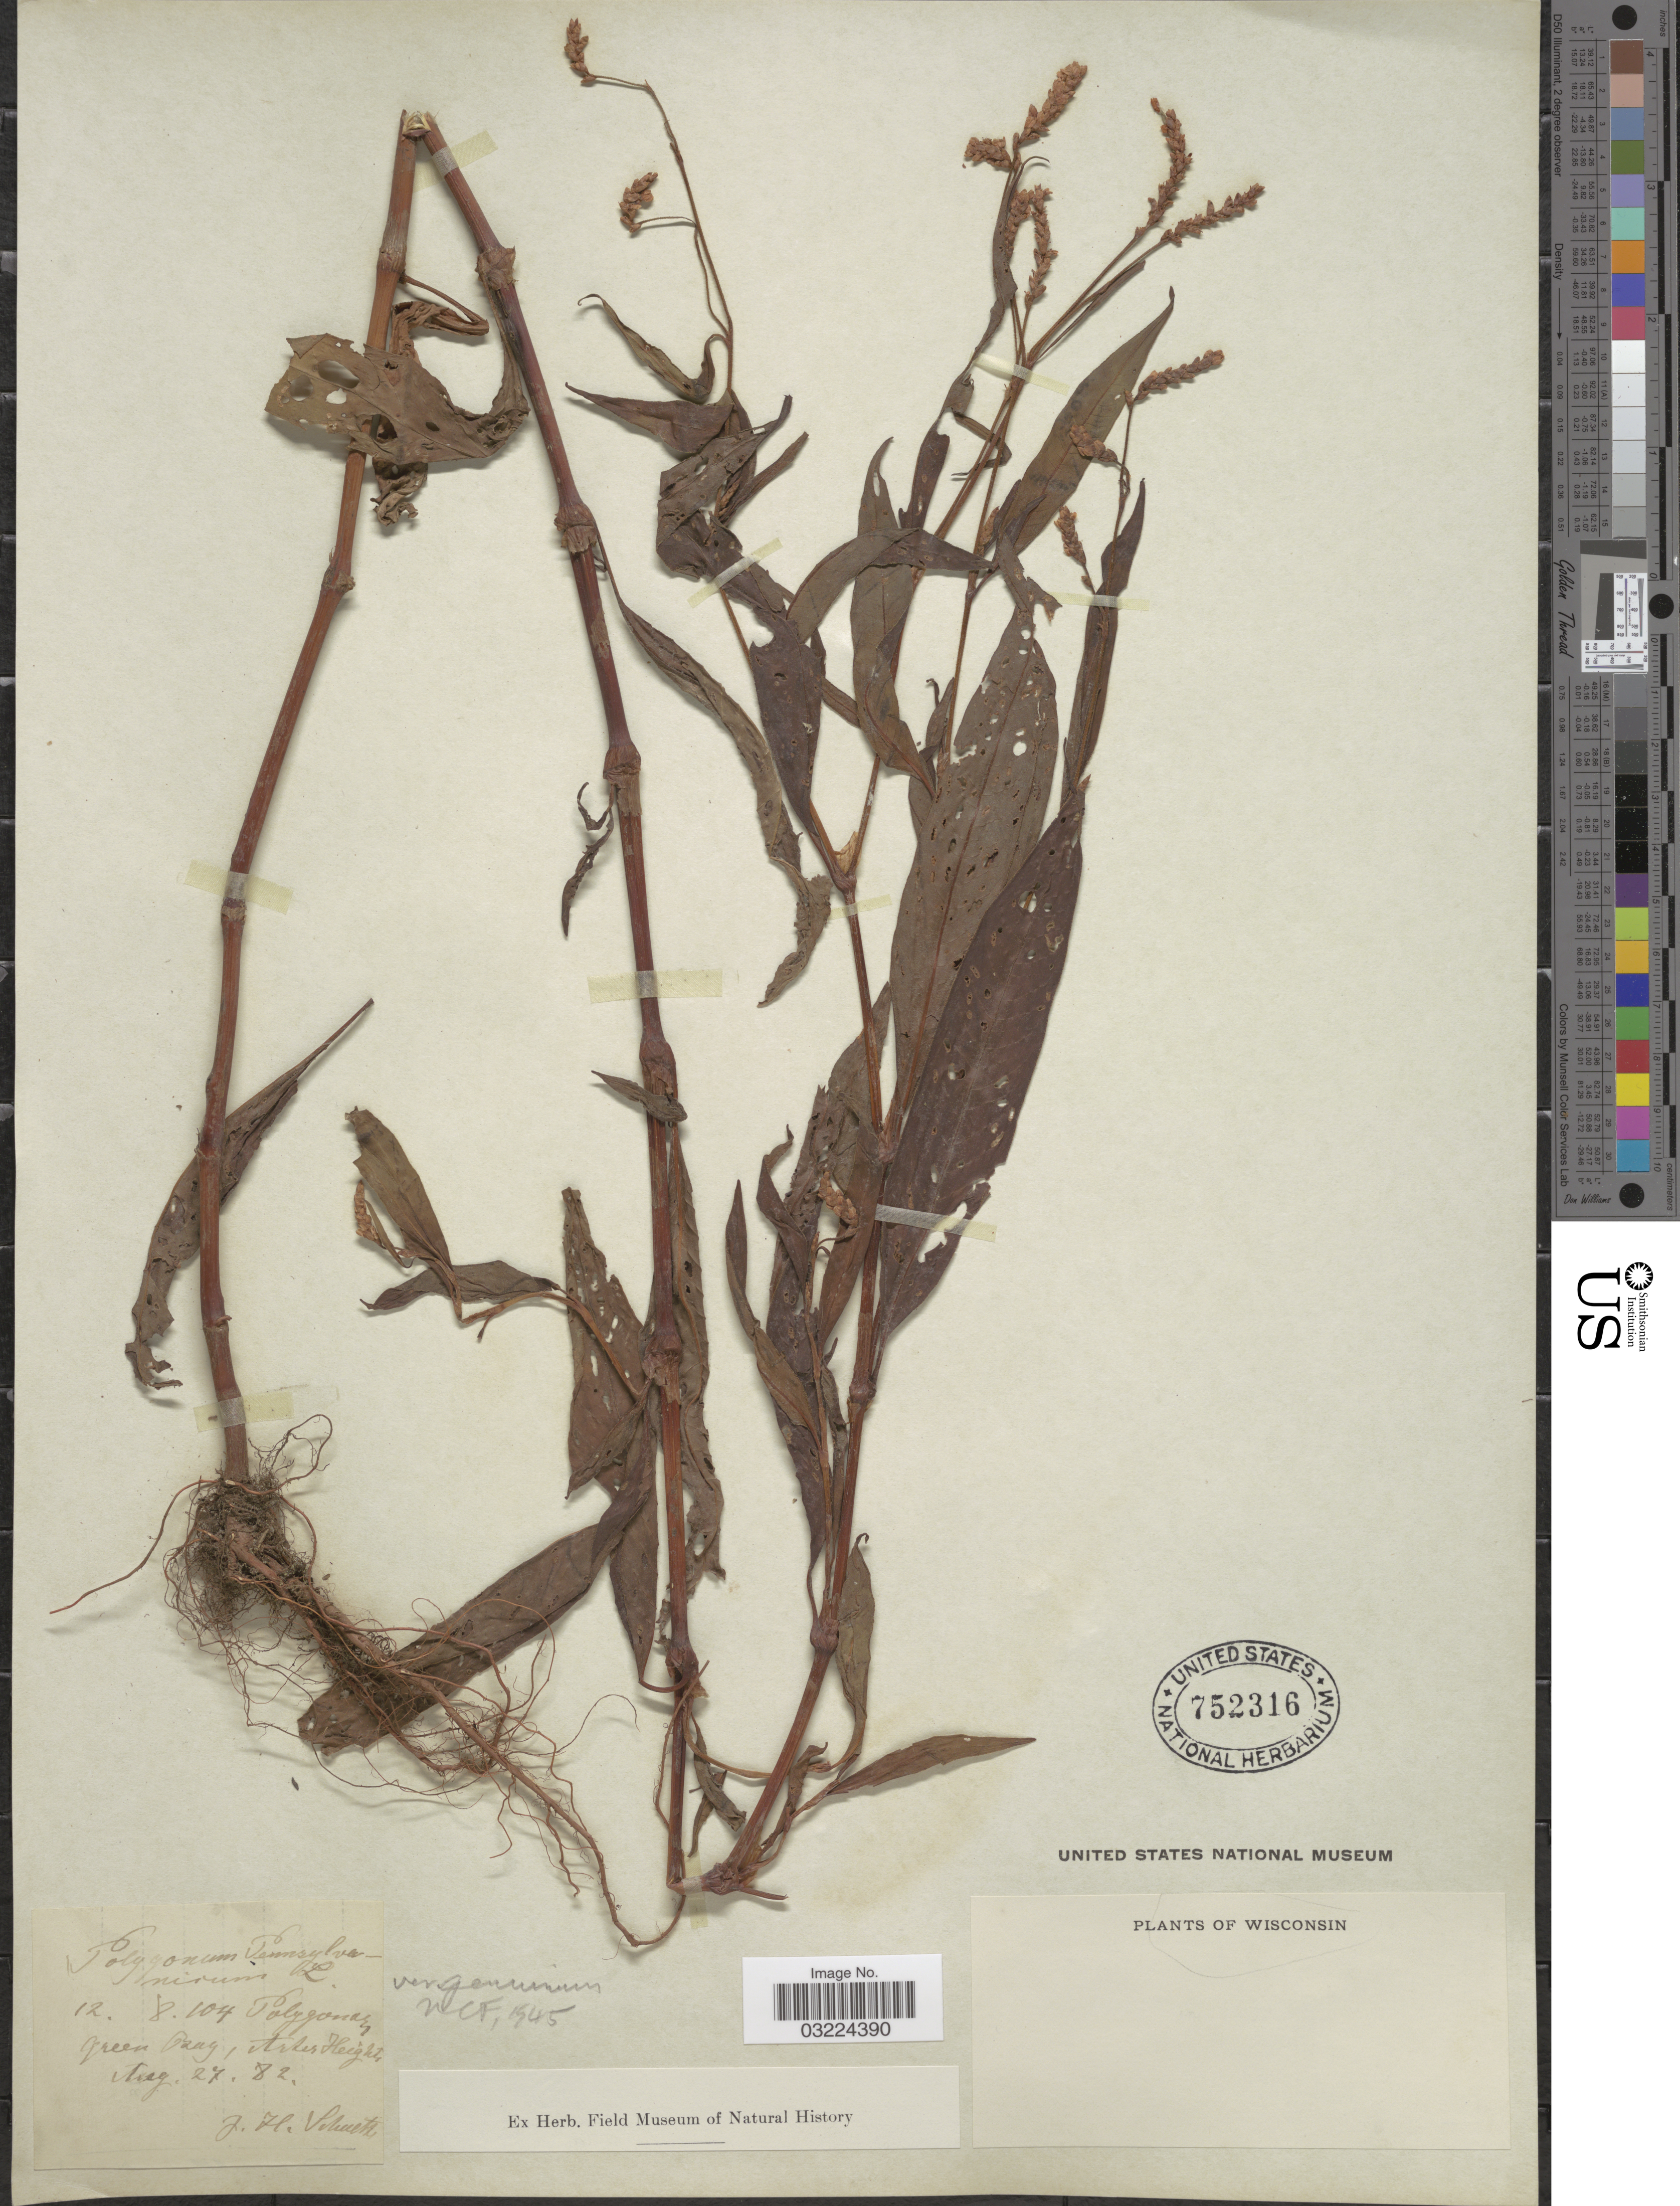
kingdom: Plantae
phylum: Tracheophyta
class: Magnoliopsida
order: Caryophyllales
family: Polygonaceae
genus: Persicaria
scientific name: Persicaria pensylvanica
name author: (L.) M. Gómez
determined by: Atha, D. E.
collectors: J. H. Schuette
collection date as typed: Transcribed d/m/y: 27/8/82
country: United States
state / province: Wisconsin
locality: Green Bay, Arter Heights.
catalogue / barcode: US 752316